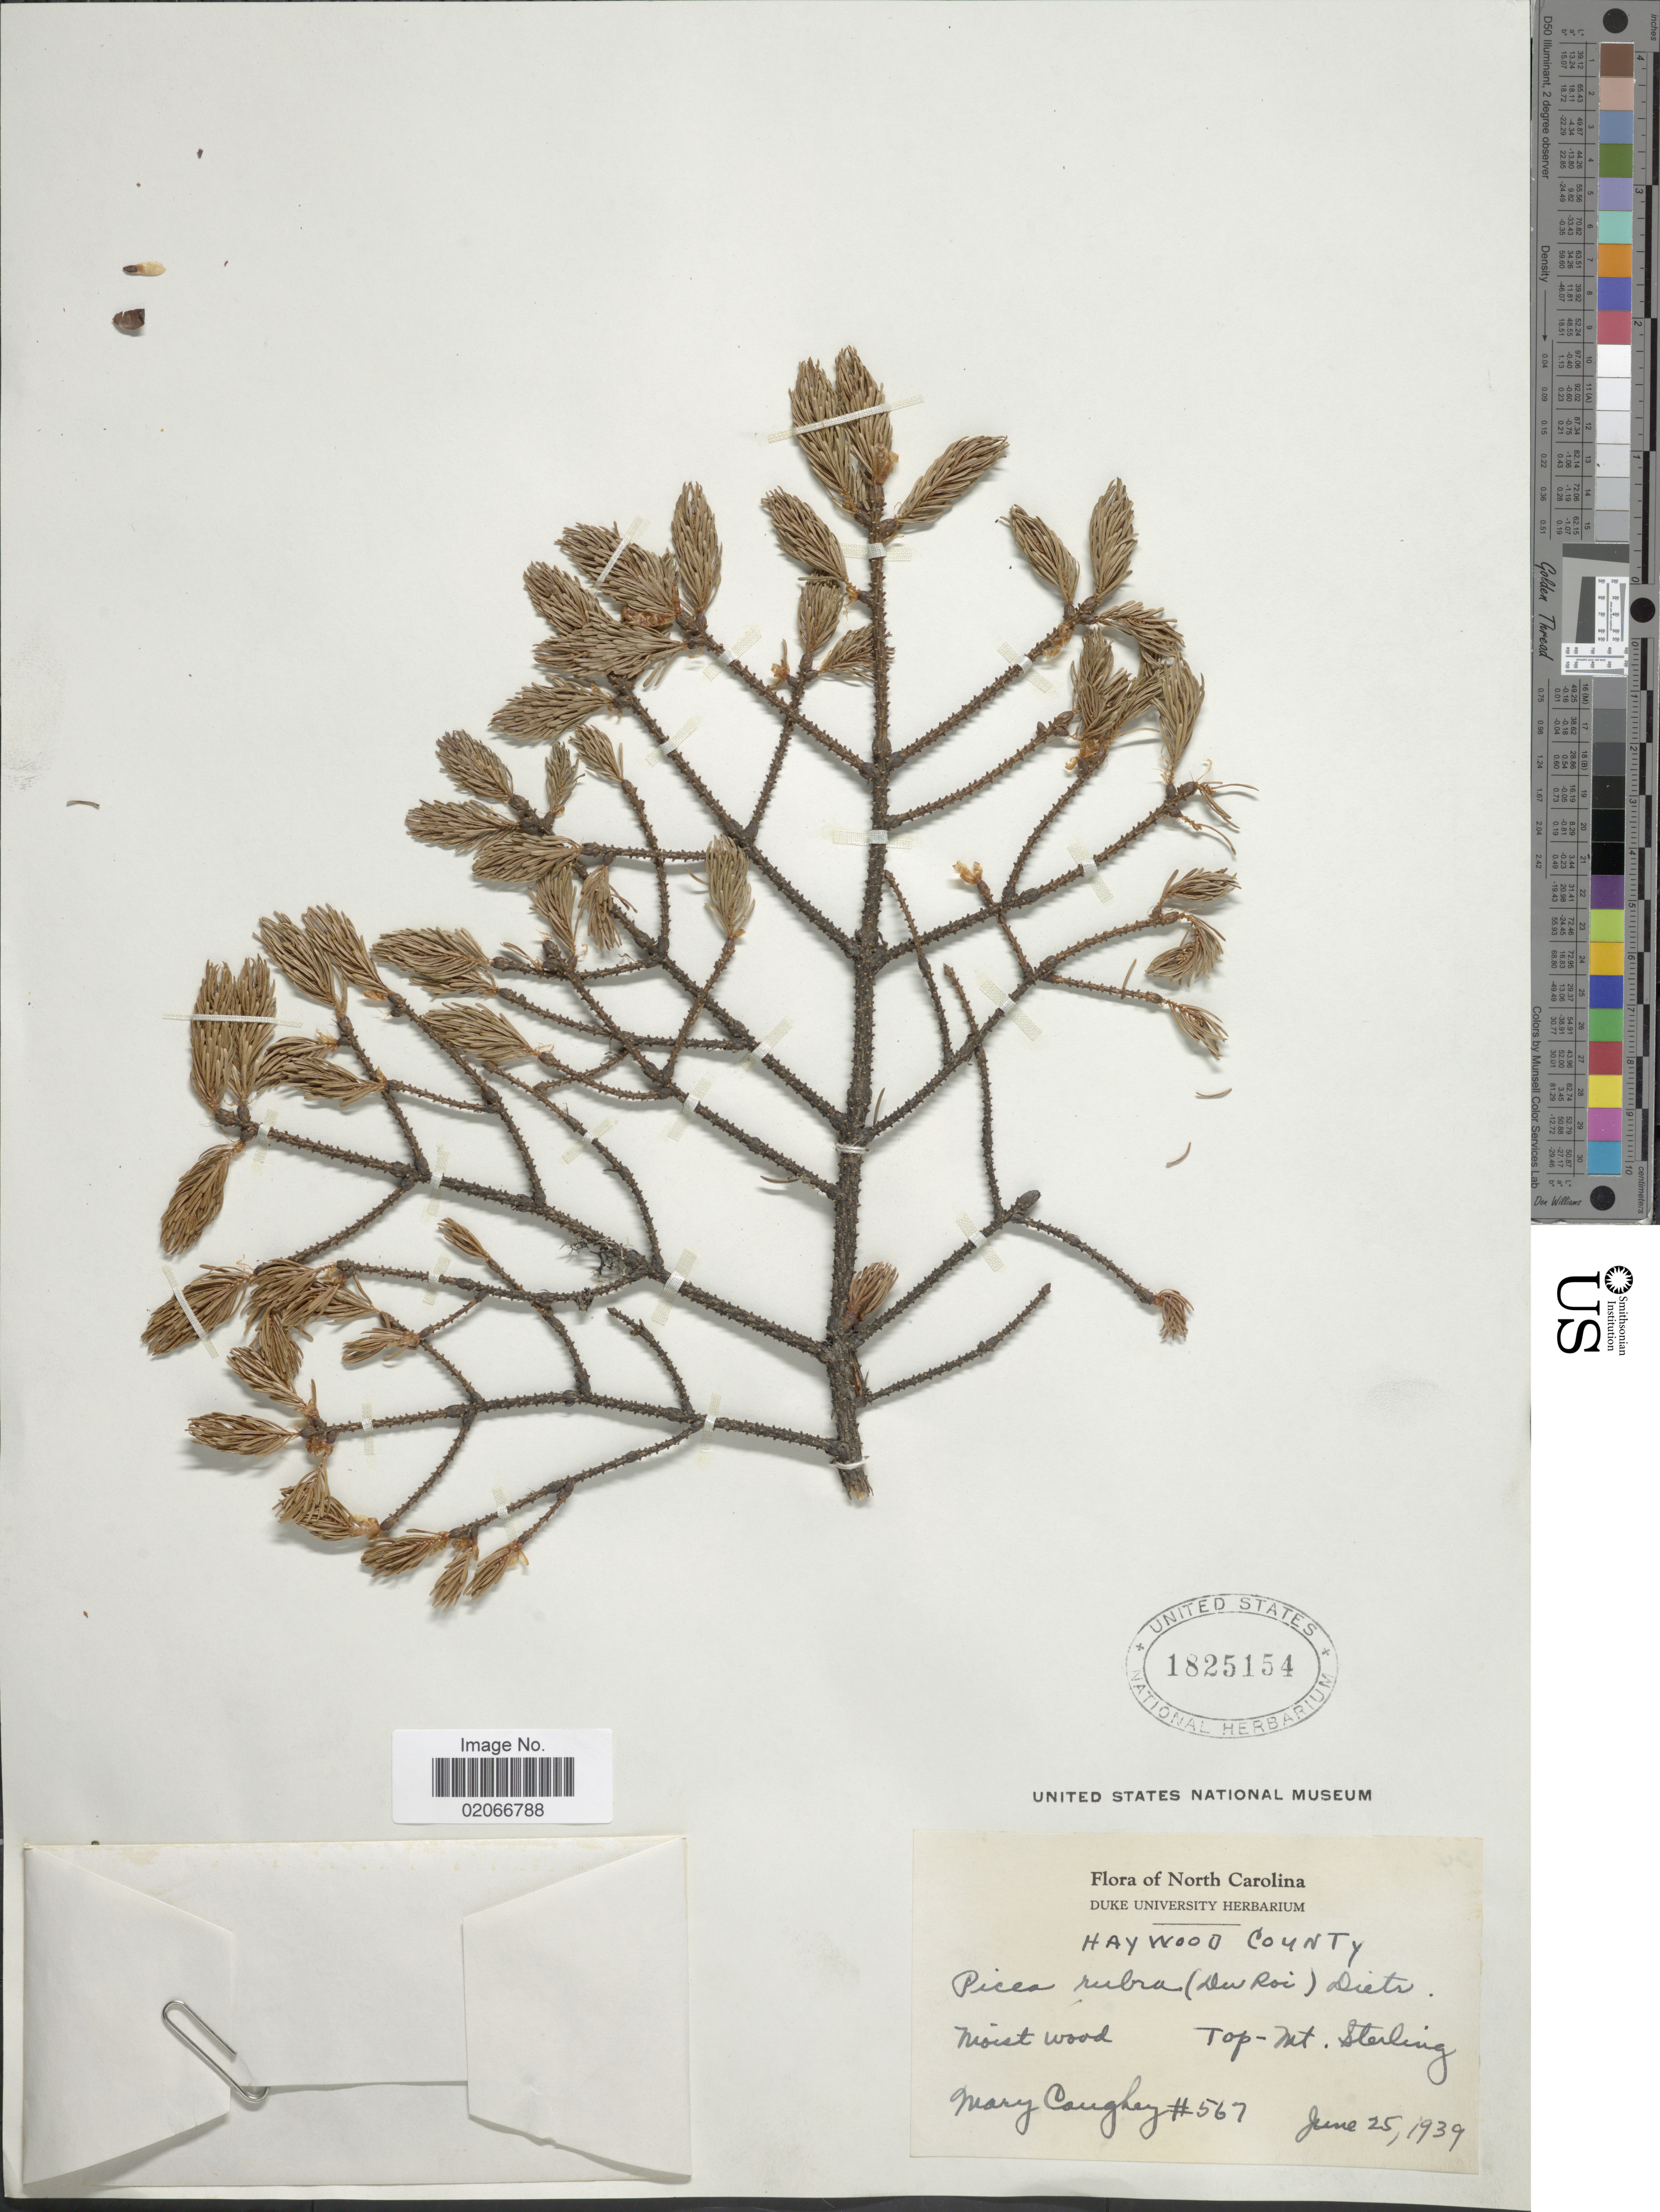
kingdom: Plantae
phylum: Tracheophyta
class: Pinopsida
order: Pinales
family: Pinaceae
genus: Picea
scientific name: Picea rubens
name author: Sarg.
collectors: M. Caughey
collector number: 567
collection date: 1939-06-25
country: United States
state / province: North Carolina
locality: Haywood County, Top-Mt. Sterling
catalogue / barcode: US 1825154